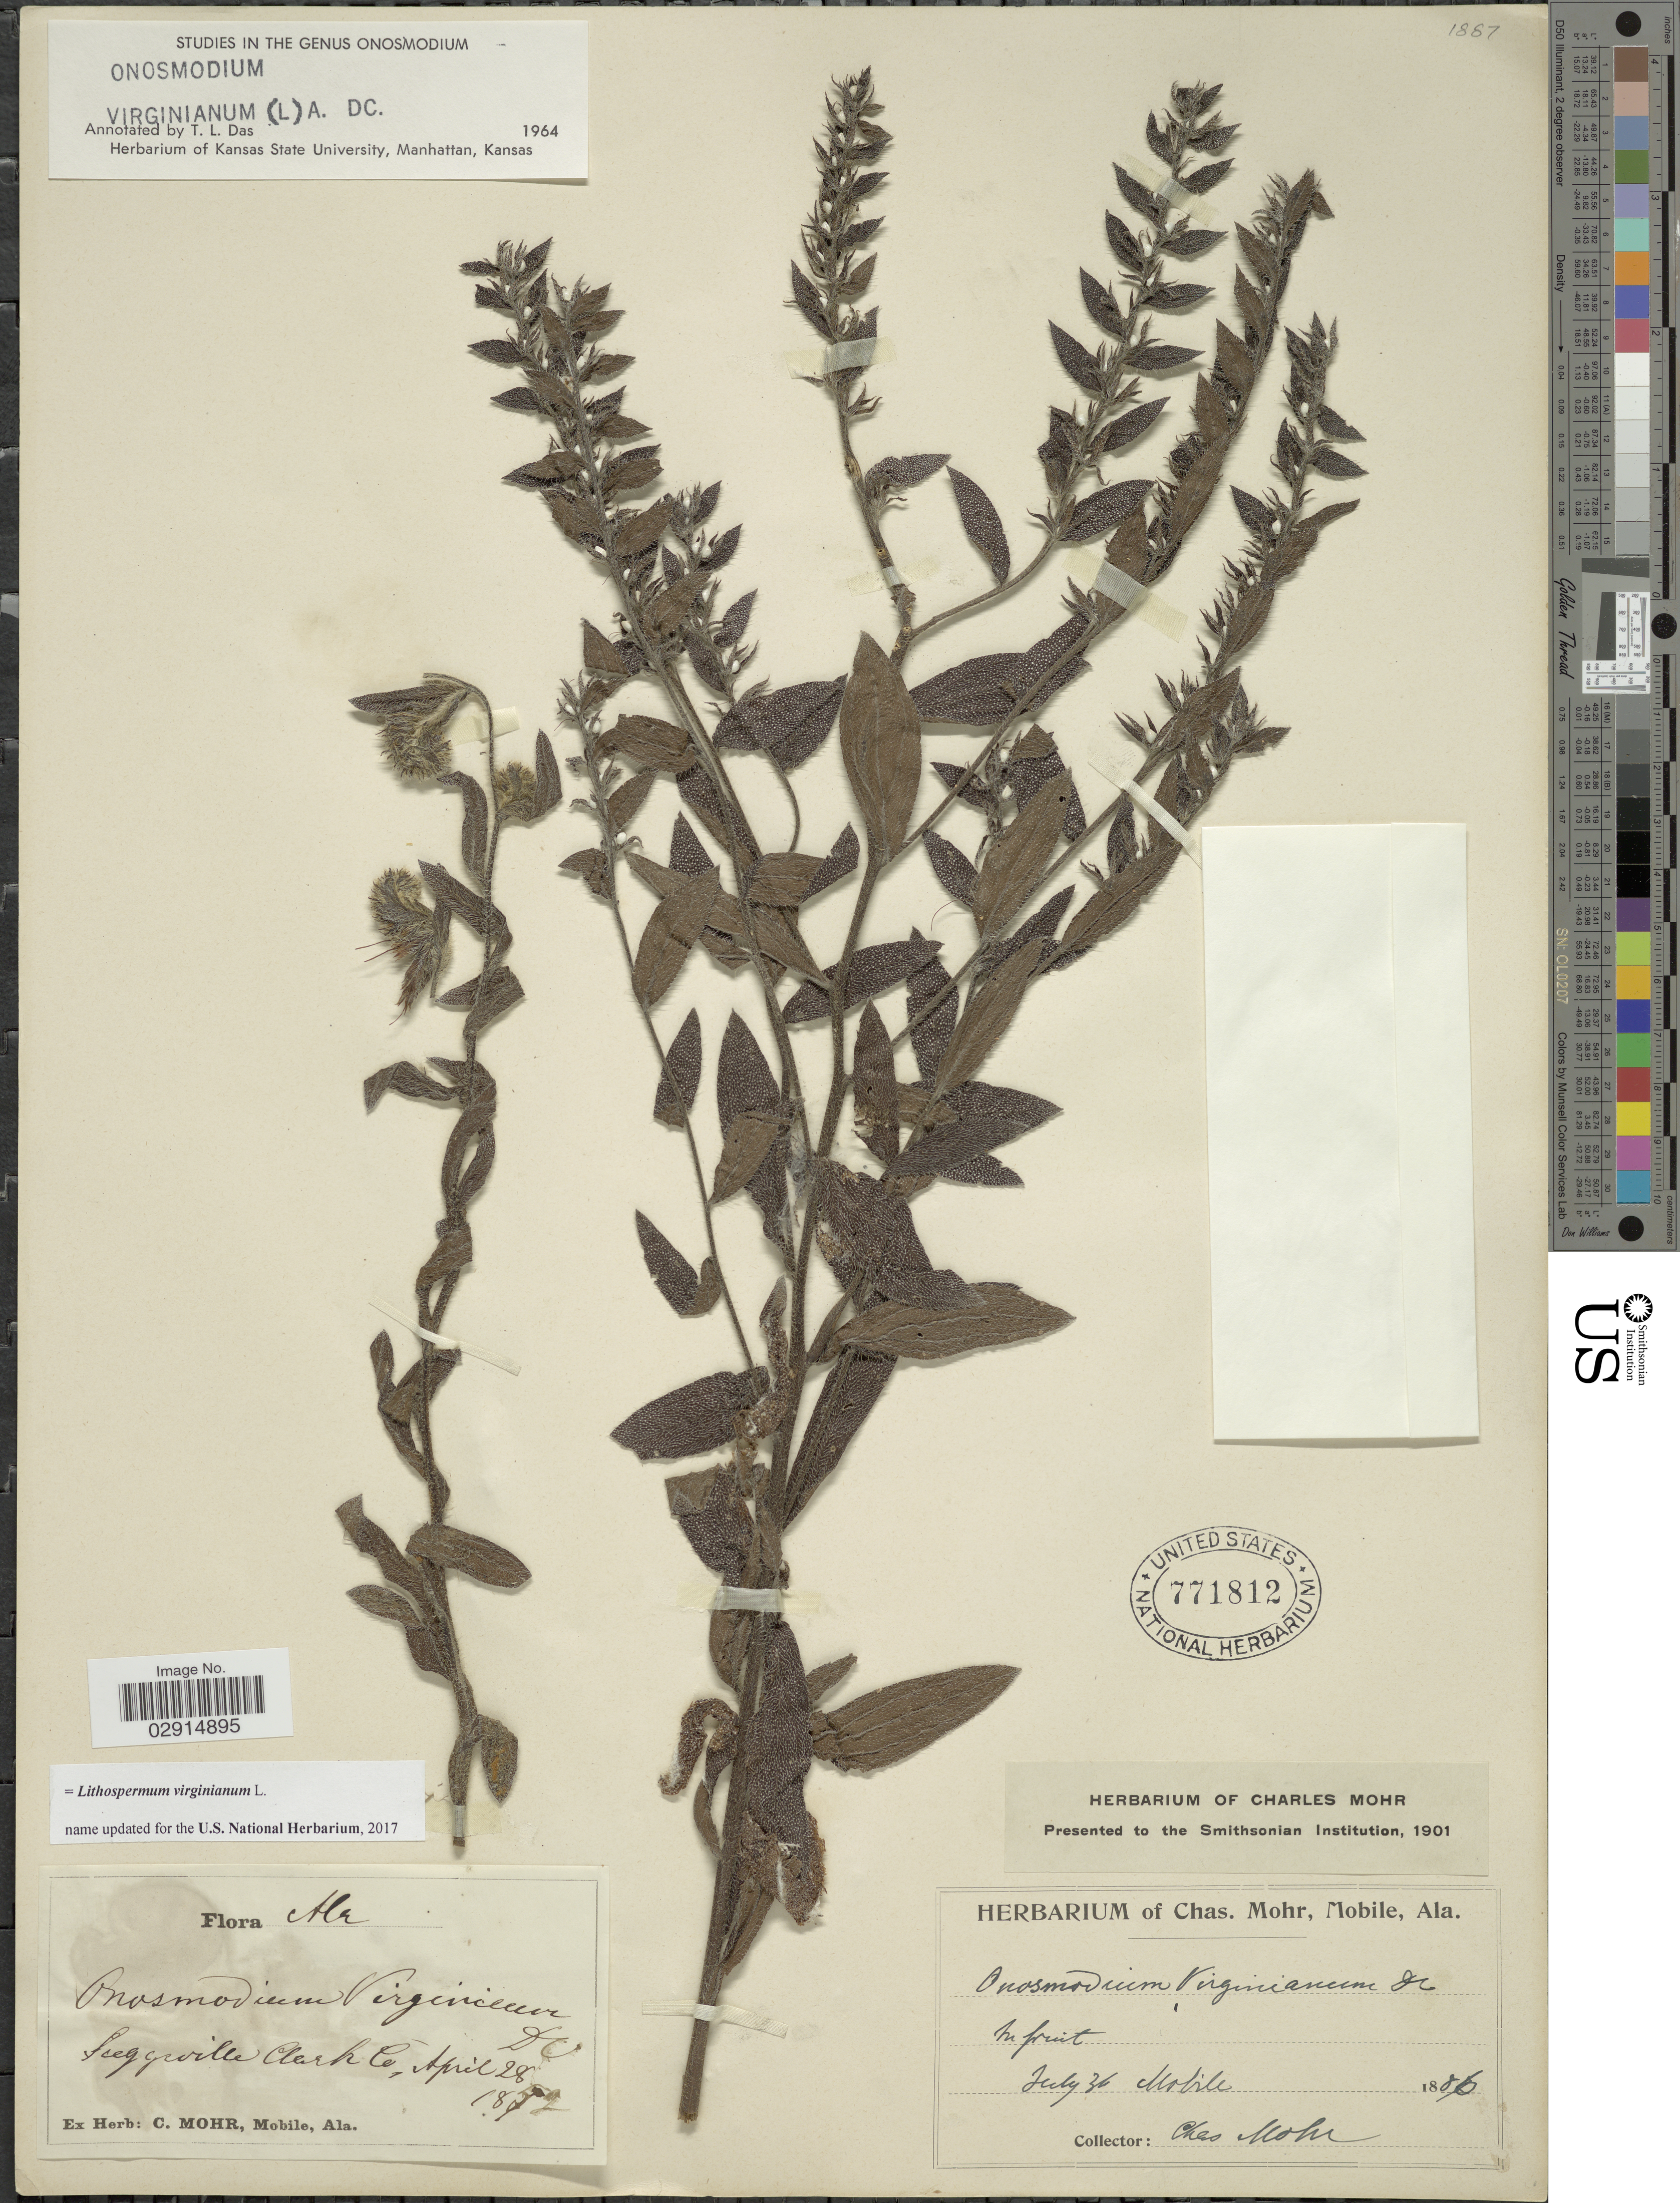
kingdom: Plantae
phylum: Tracheophyta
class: Magnoliopsida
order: Boraginales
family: Boraginaceae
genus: Lithospermum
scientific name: Lithospermum virginianum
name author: L.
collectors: Mohr, C. T. (herbarium)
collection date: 1872-04-28/1886-07-31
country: United States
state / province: Alabama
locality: Sieggeville Clark Co. - flowering. Ala. Mobile Co. - fruiting.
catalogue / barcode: US 771812